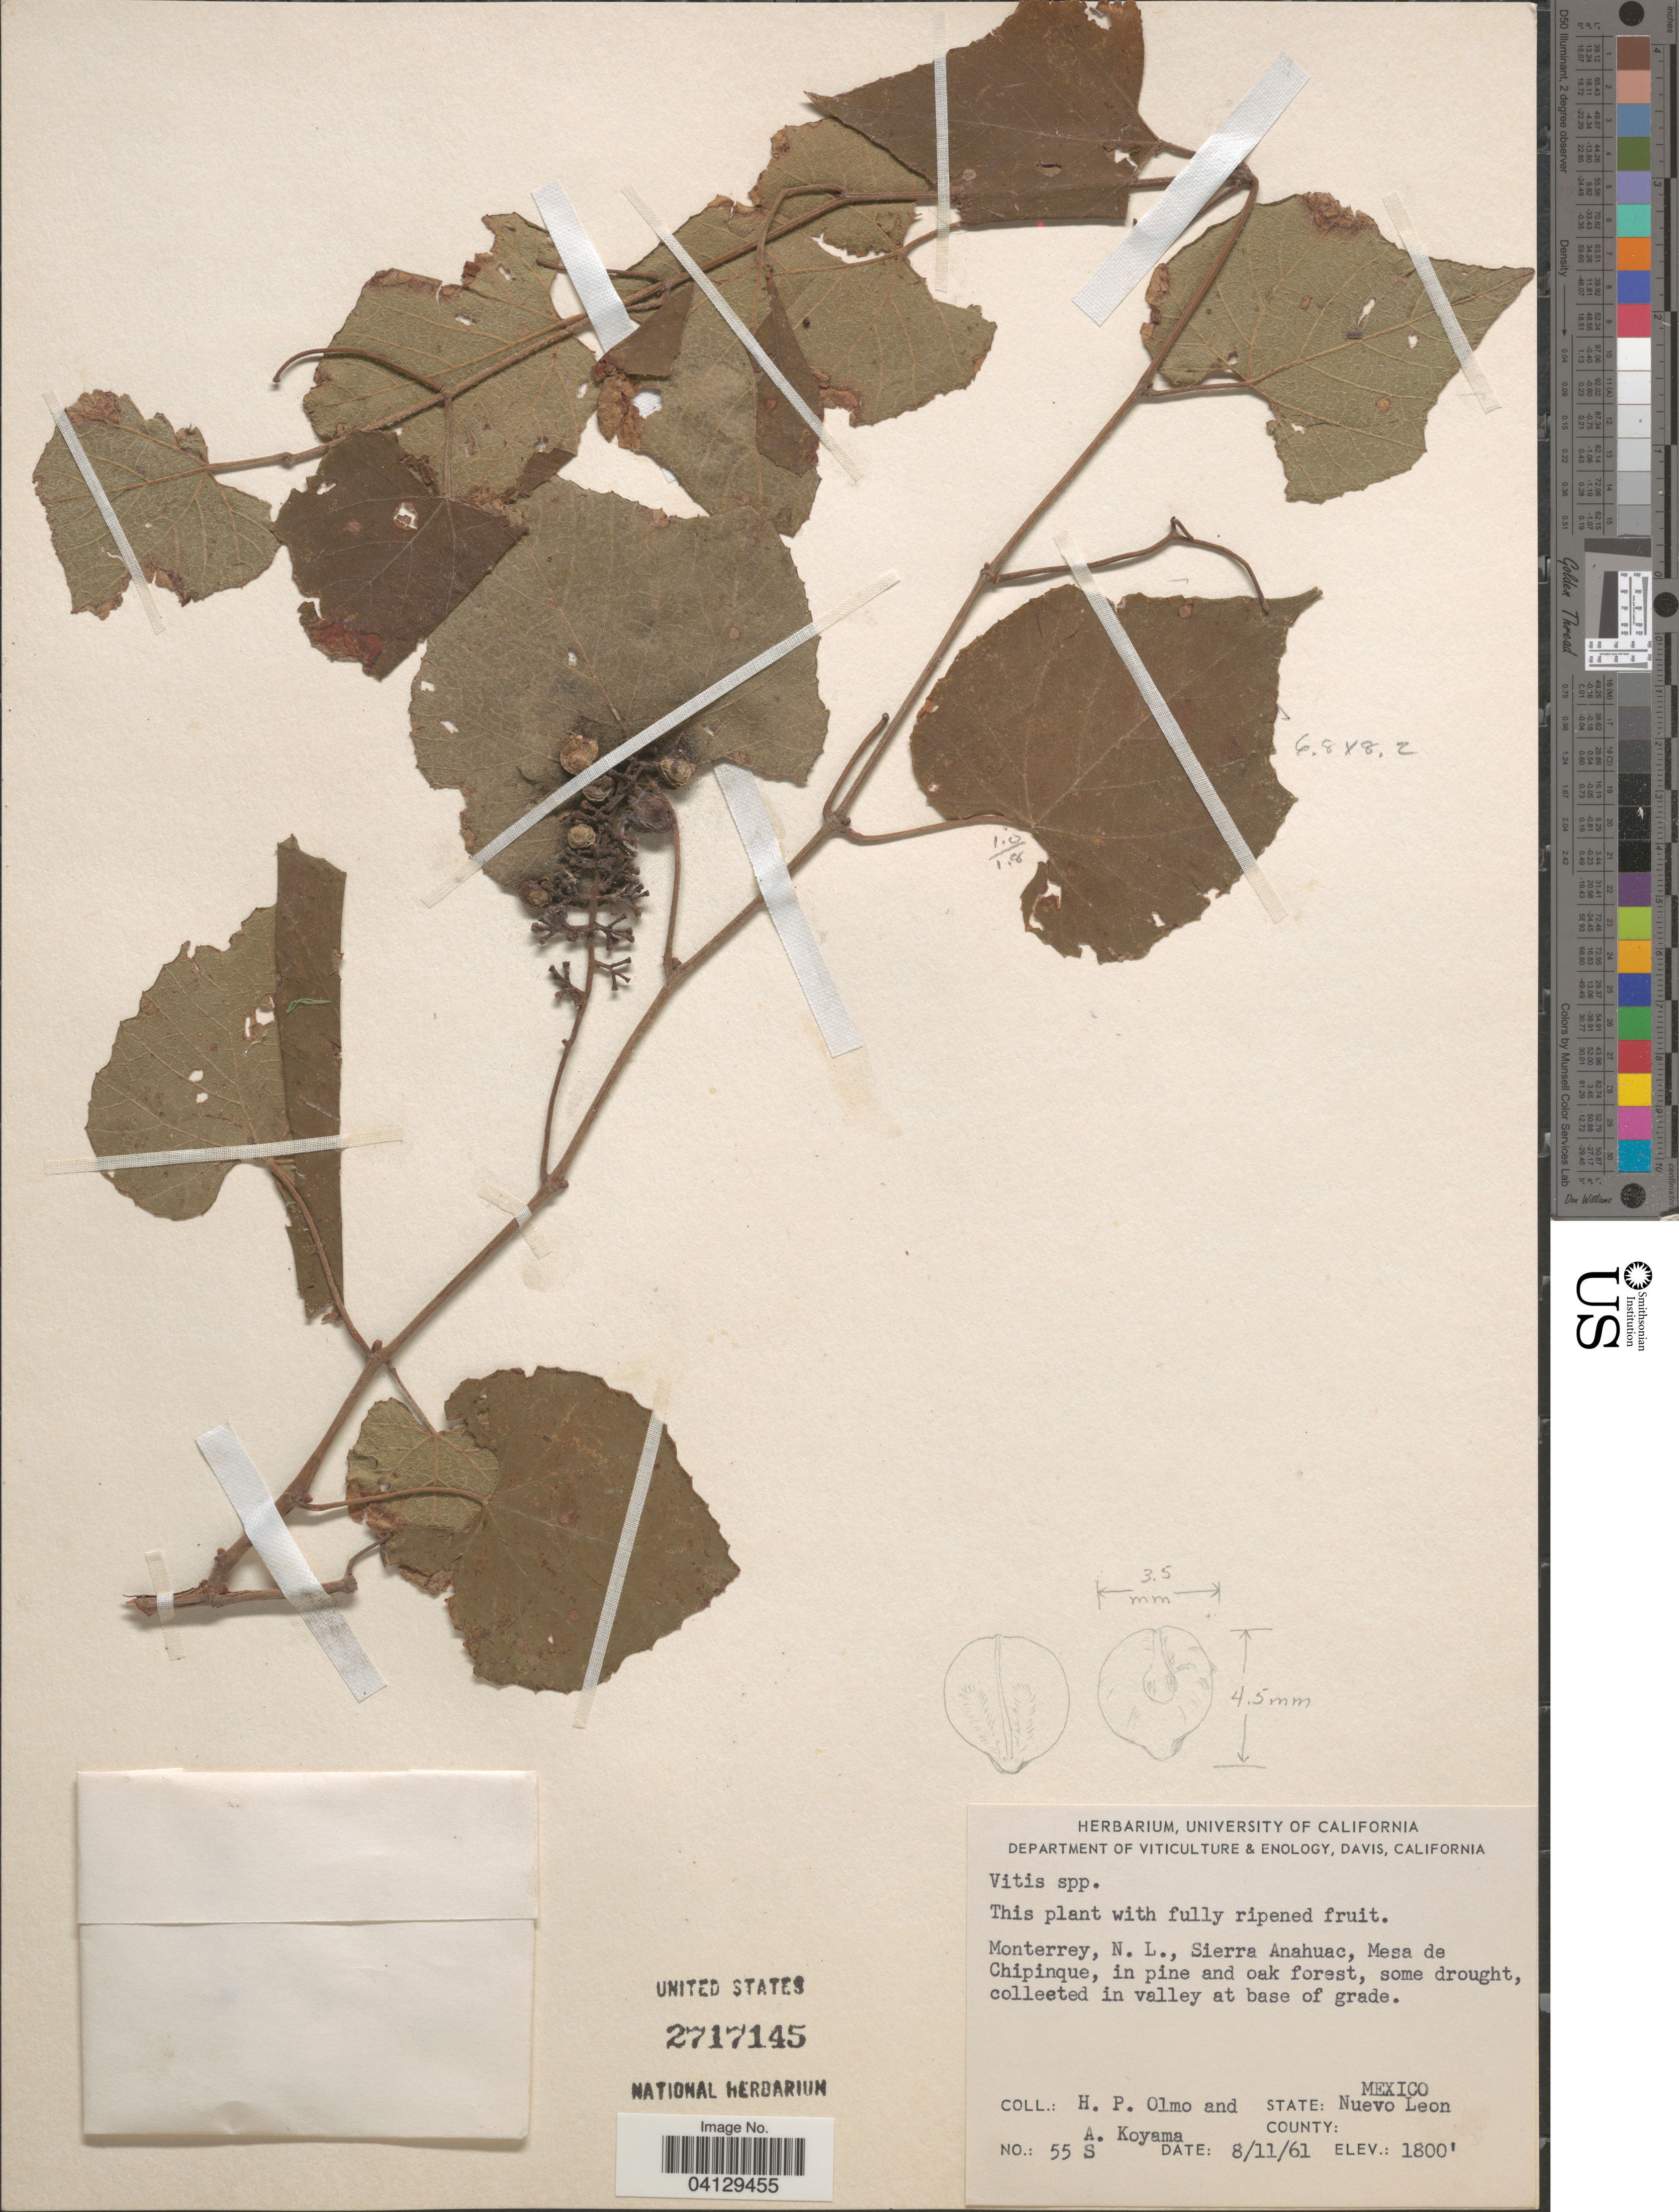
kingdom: Plantae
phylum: Tracheophyta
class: Magnoliopsida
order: Vitales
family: Vitaceae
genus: Vitis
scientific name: Vitis sp.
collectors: H. Olmo & A. Koyama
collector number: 55S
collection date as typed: Transcribed d/m/y: 11/8/61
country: Mexico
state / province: Nuevo León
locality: Monterrey, Sierra Anahuac, Mesa de Chipinque, in valley at base of grade.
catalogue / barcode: US 2717145